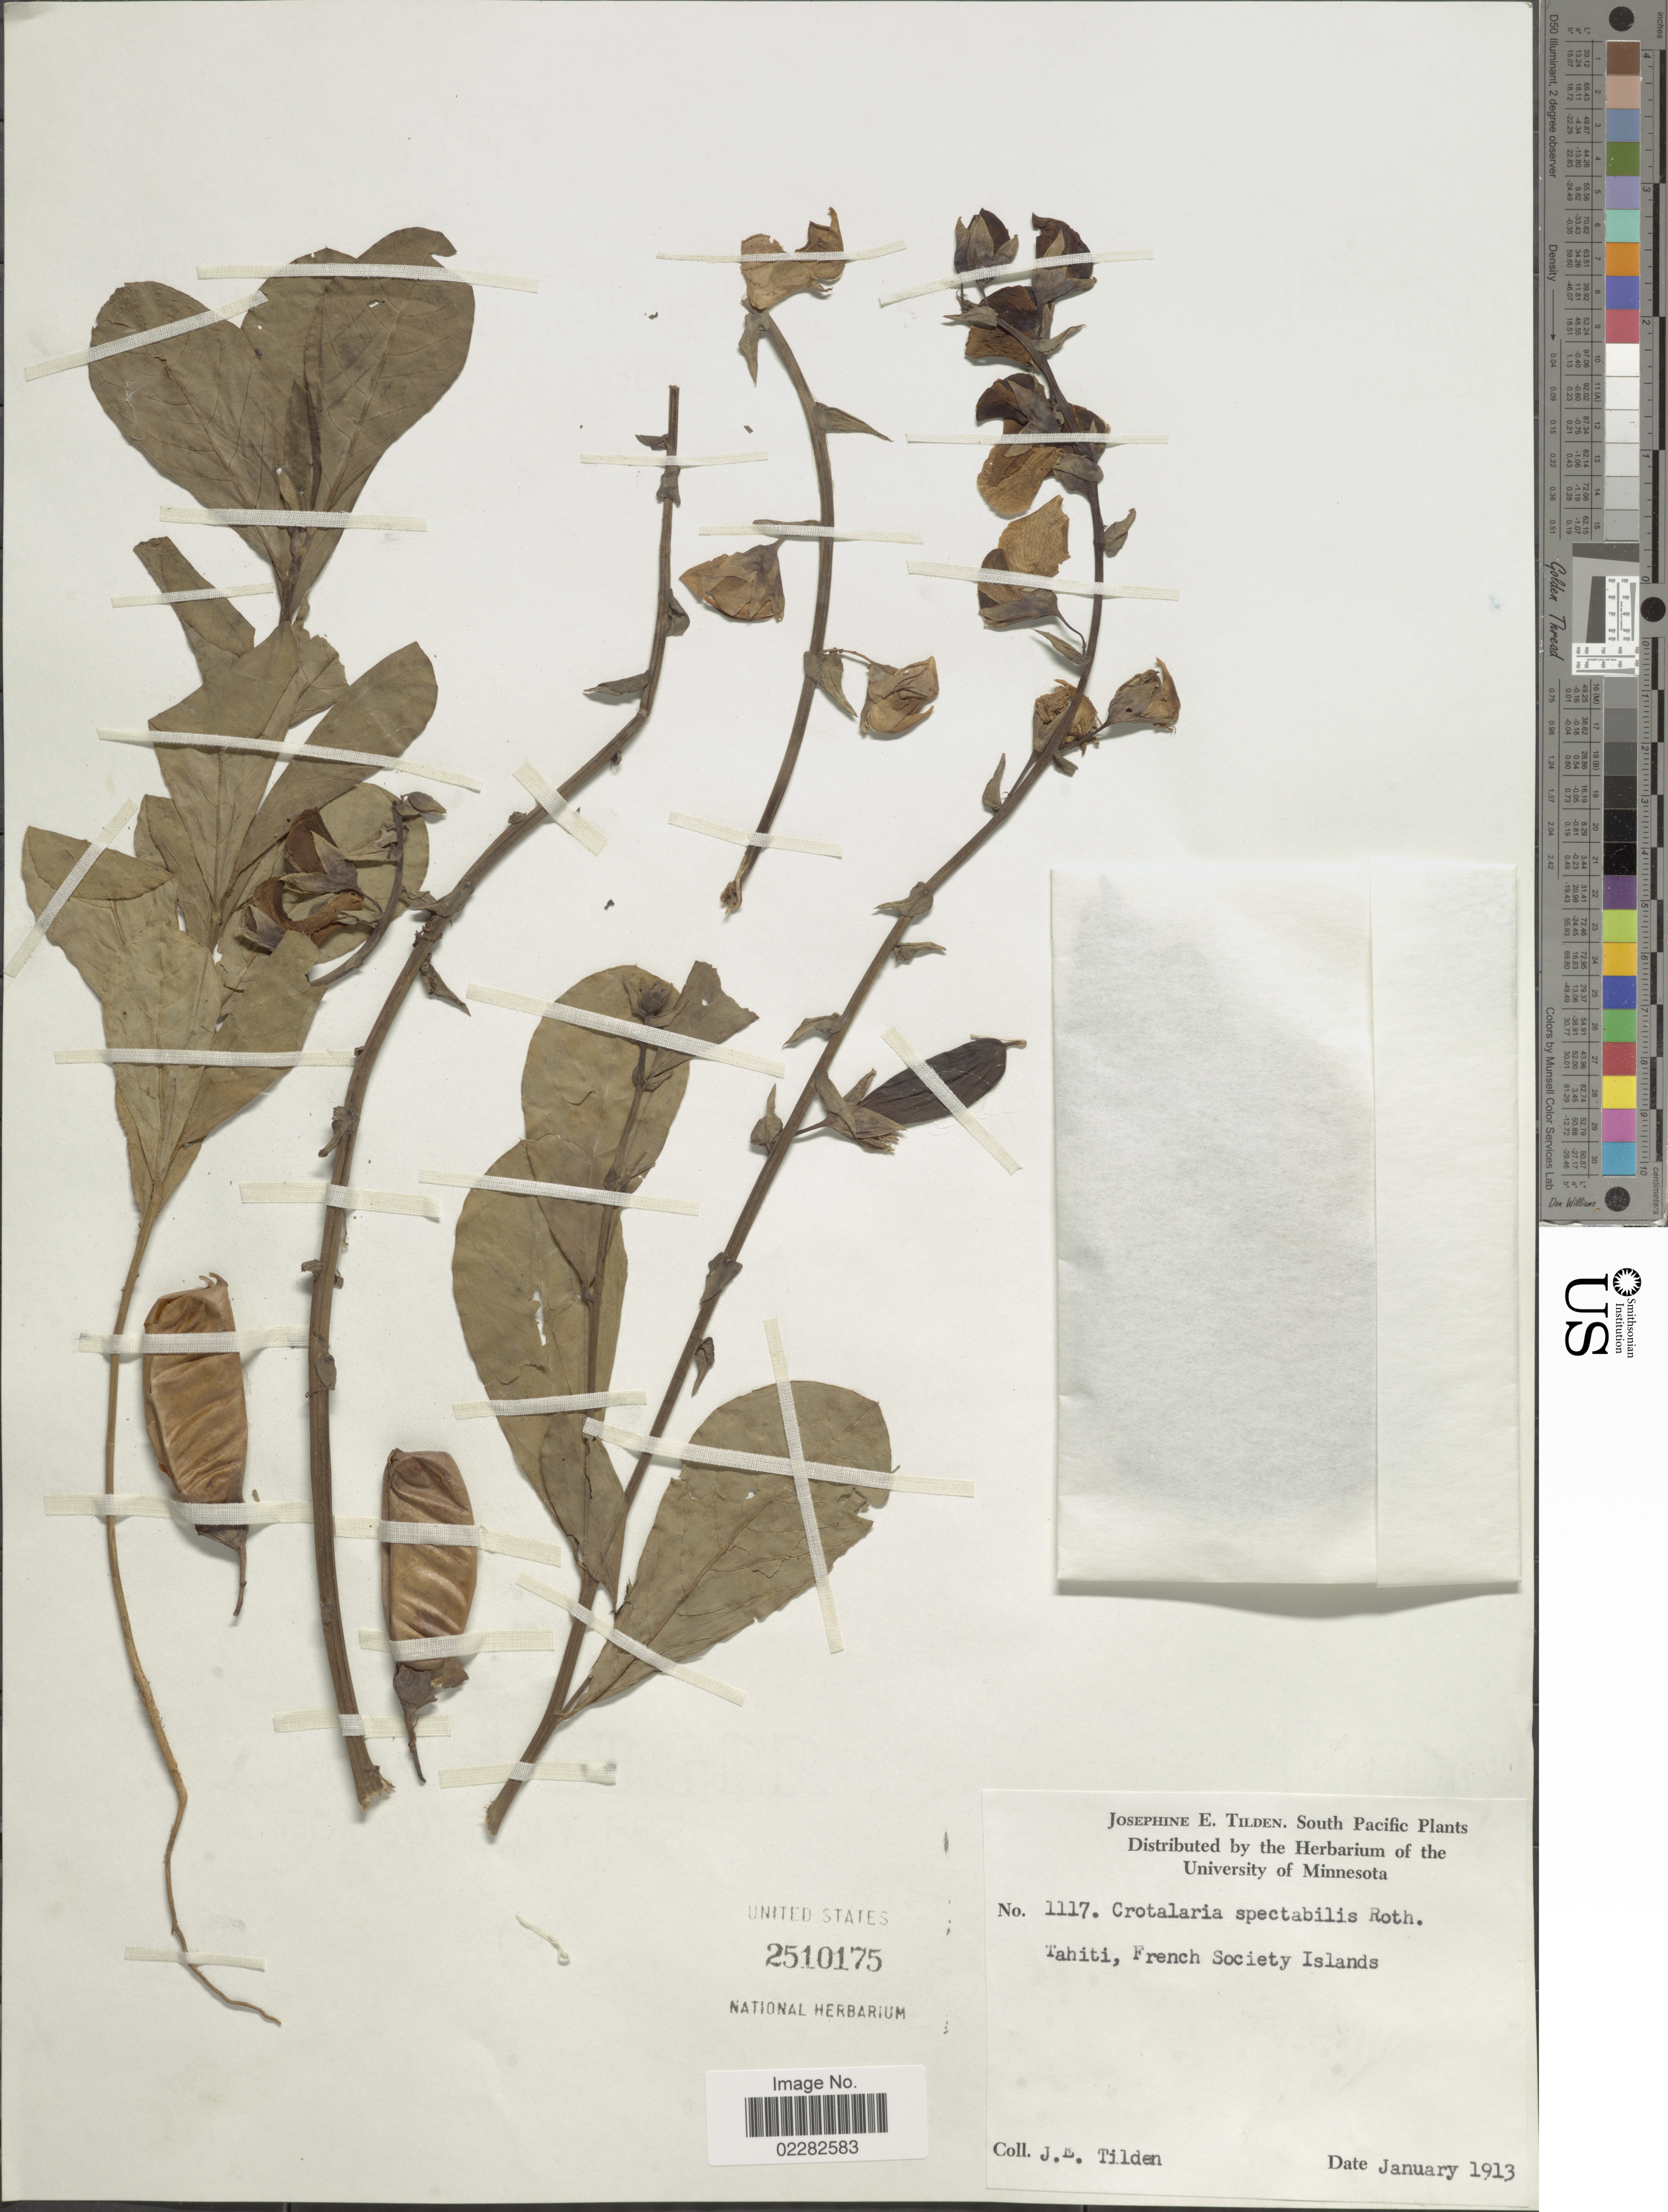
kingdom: Plantae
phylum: Tracheophyta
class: Magnoliopsida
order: Fabales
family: Fabaceae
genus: Crotalaria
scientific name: Crotalaria spectabilis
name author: Roth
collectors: J. E. Tilden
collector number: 1117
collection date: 1913-01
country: French Polynesia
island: Tahiti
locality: Tahiti, French Society Islands.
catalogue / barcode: US 2510175